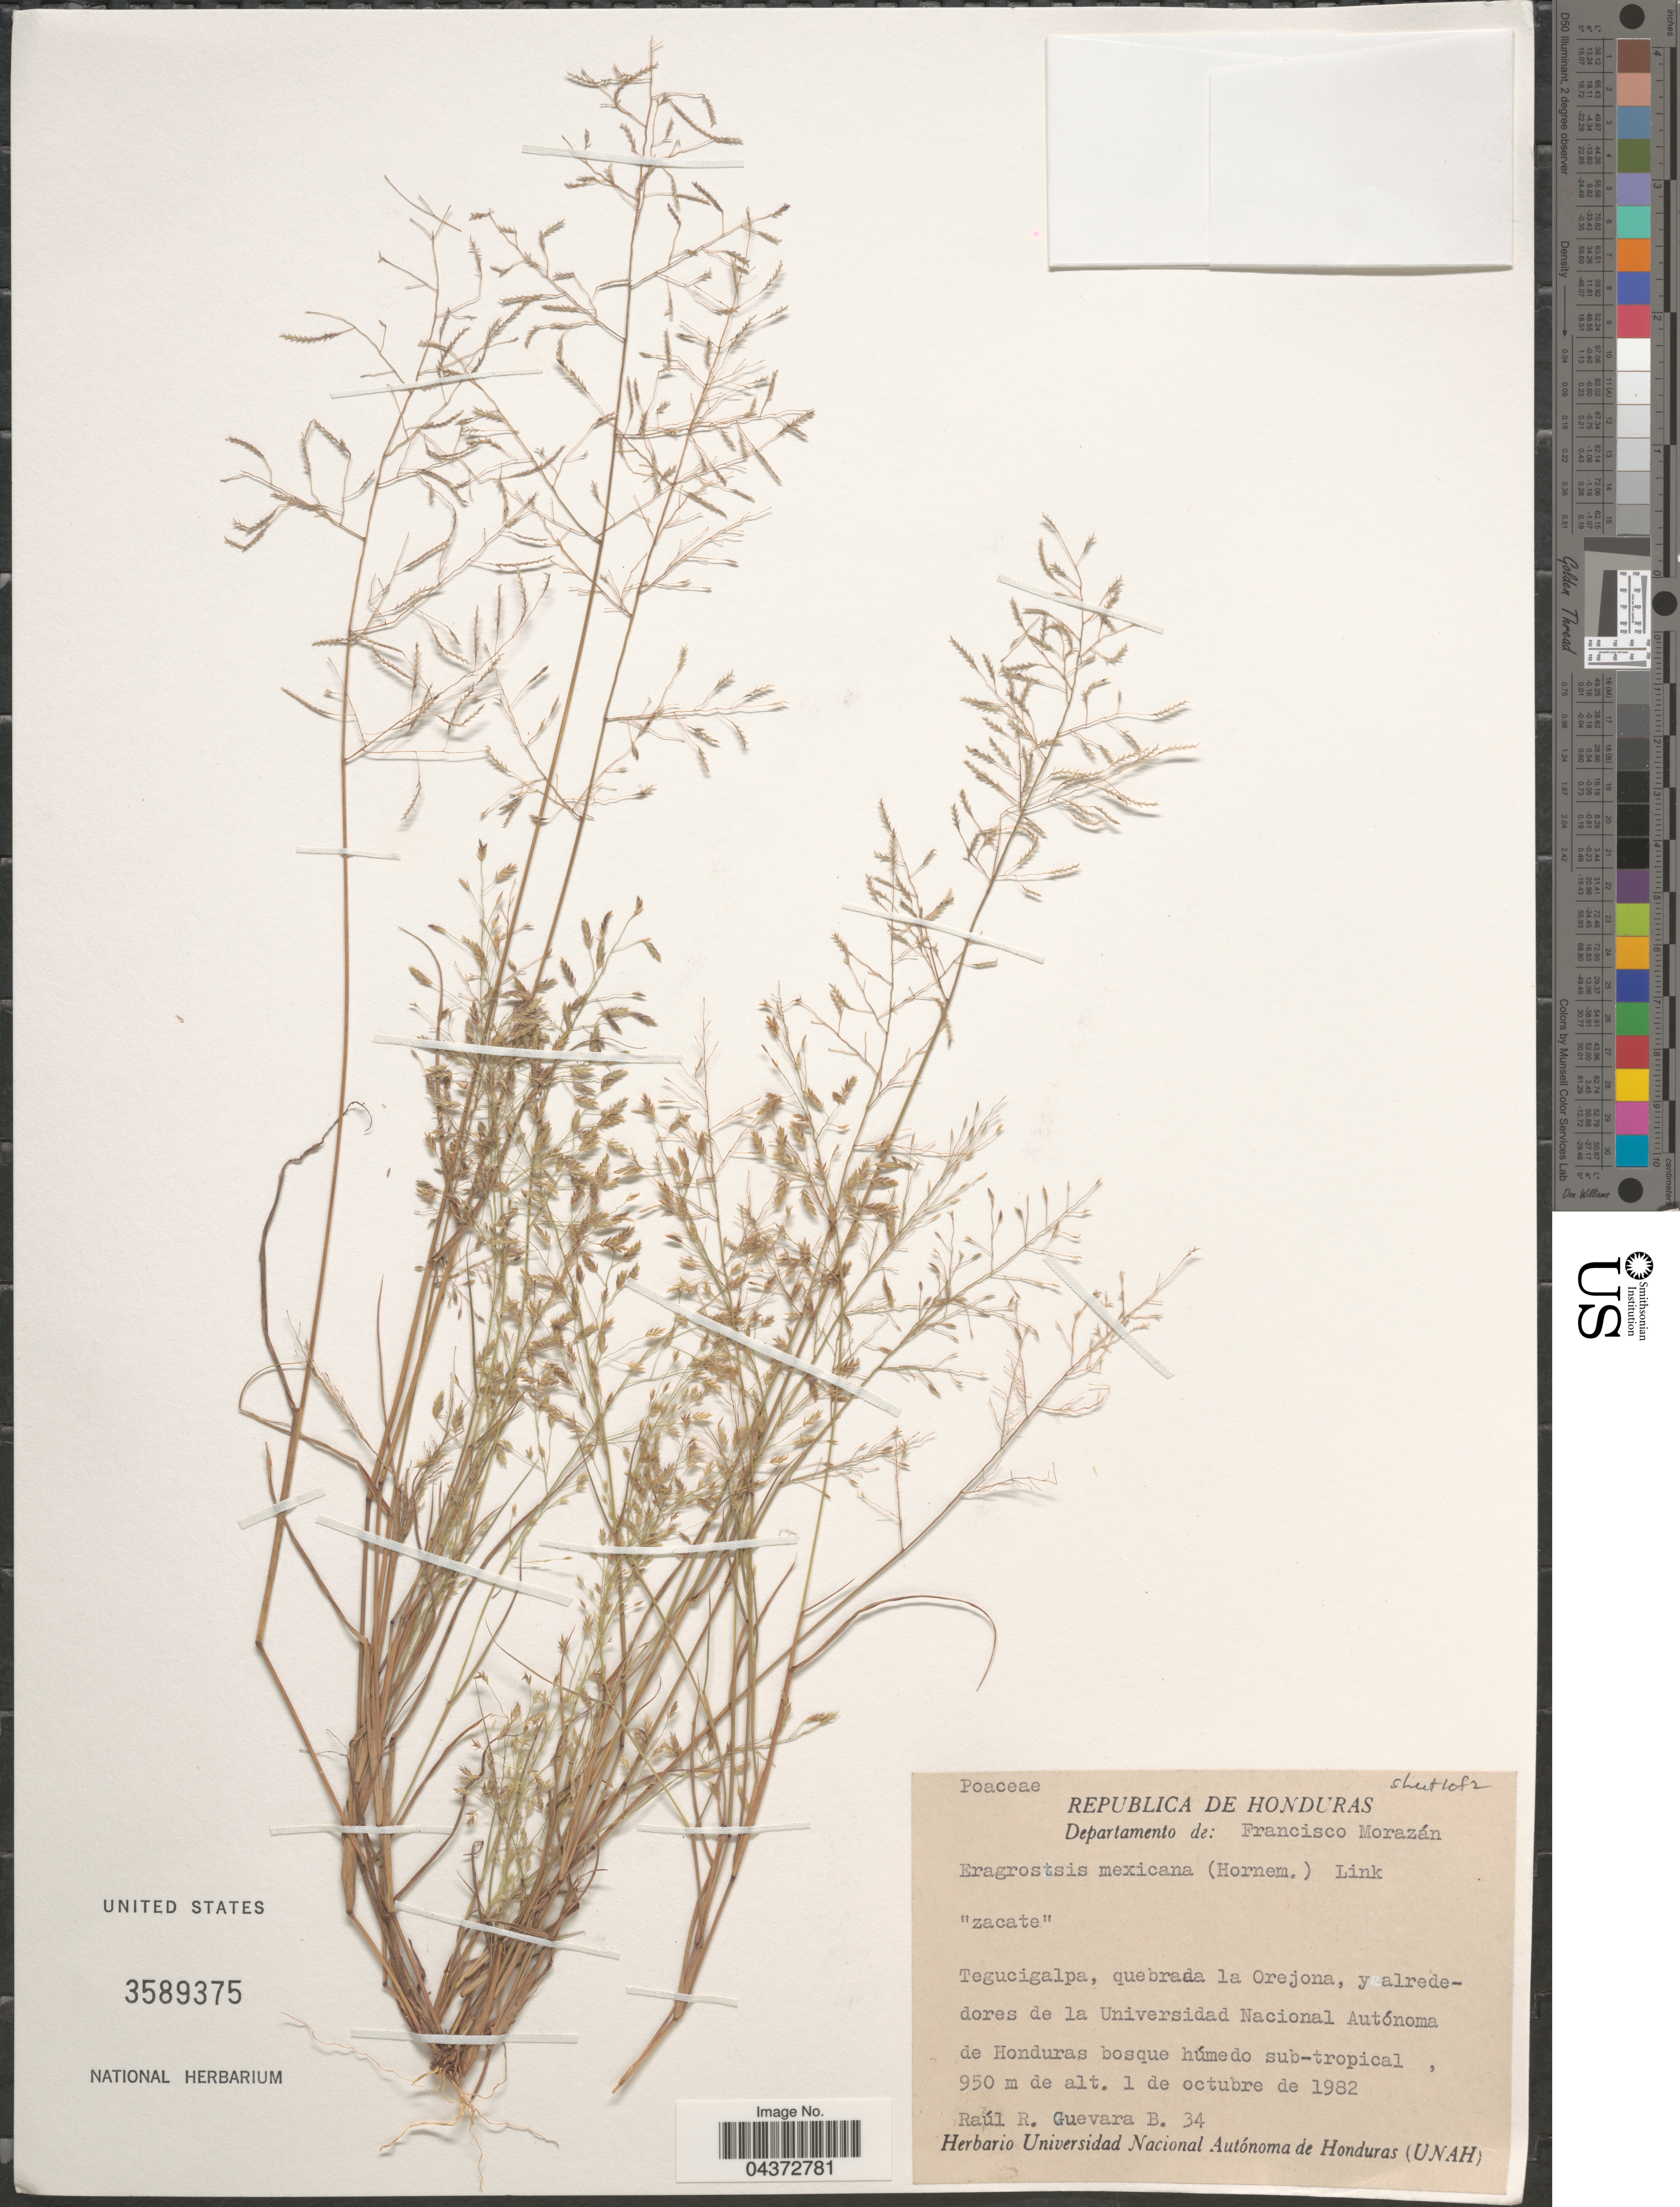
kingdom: Plantae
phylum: Tracheophyta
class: Liliopsida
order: Poales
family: Poaceae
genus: Eragrostis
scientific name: Eragrostis mexicana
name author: (Hornem.) Link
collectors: R. Guevara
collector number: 34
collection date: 1982-10-01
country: Honduras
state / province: Fco. Morazán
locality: Republica de Honduras. Departamento de: Francisco Morazán. Tegucigalpa, quebrada la Orejona, y alrededores de la Universidad Nacional Autónoma de Honduras bosque húmedo sub-tropical.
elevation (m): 950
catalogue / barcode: US 3589375